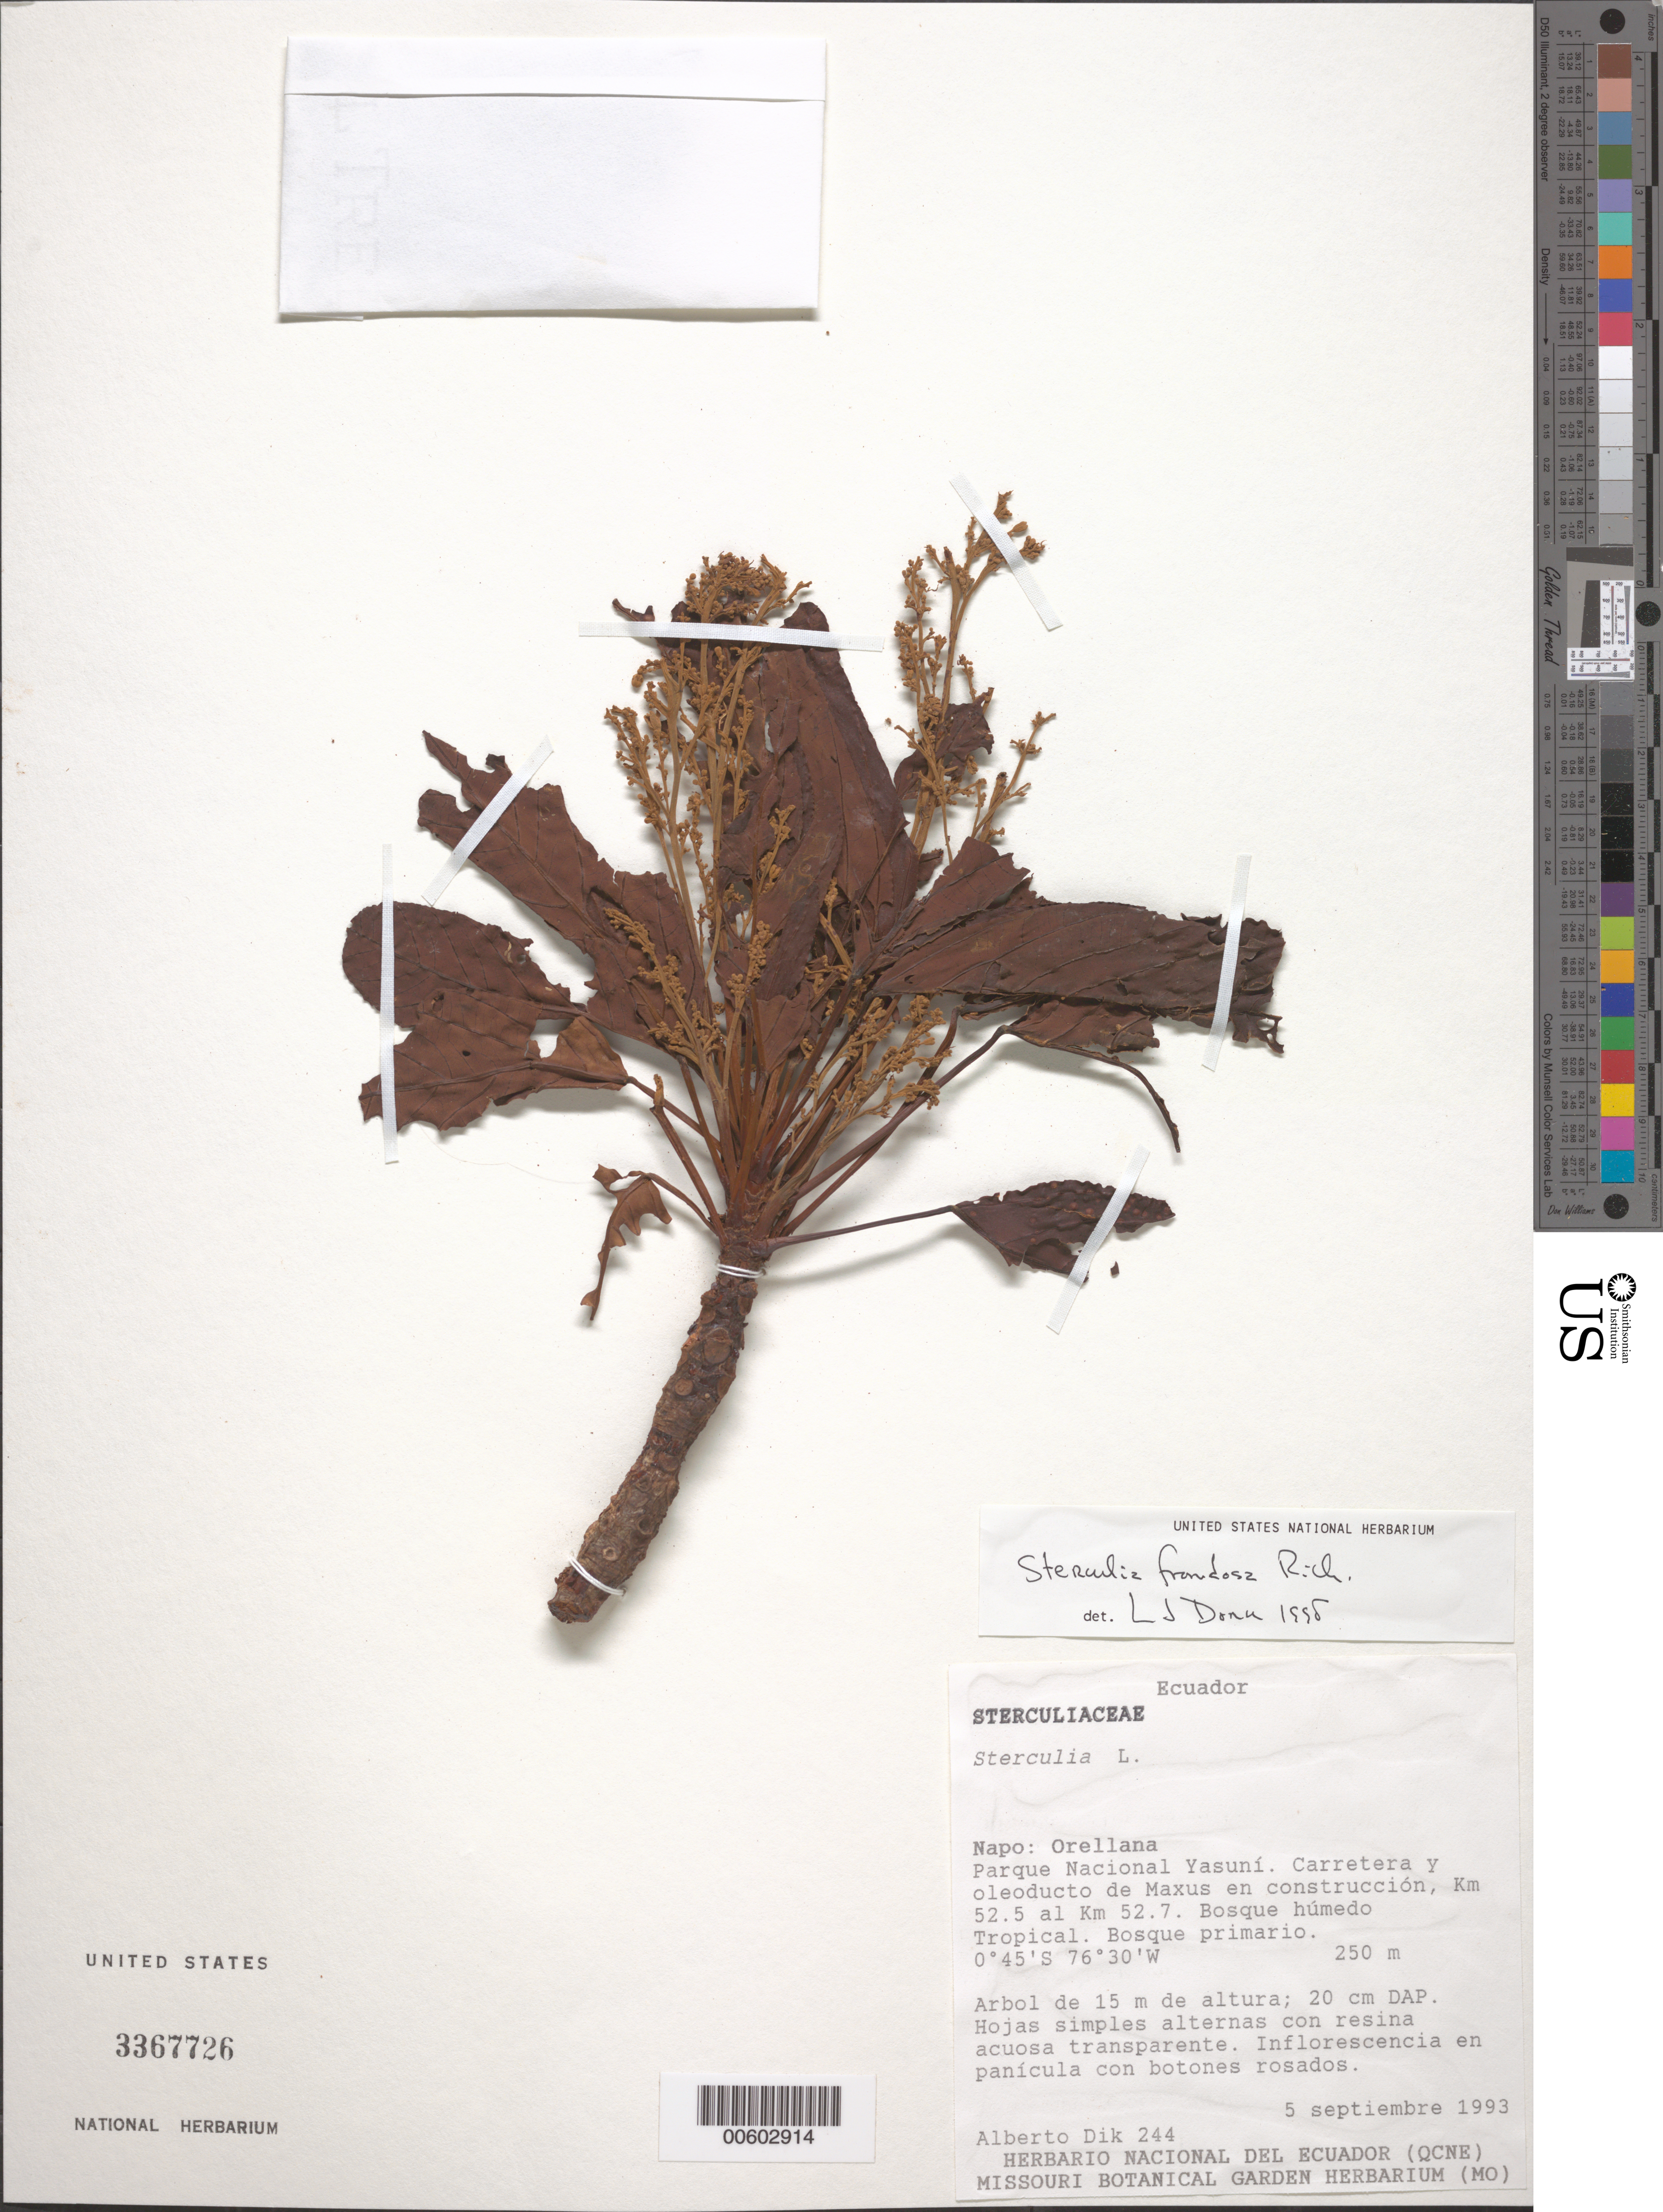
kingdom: Plantae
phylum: Tracheophyta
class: Magnoliopsida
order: Malvales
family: Malvaceae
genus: Sterculia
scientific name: Sterculia frondosa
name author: Rich.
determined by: Dorr, L. J., (BOT), Smithsonian Institution - National Museum of Natural History (UNITED STATES)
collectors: A. Dik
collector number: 244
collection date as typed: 05 Sep 1993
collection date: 1993-09-05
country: Ecuador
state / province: Napo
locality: Orellana. Parque Nacional Yasuní, Carretera y oleoducto de Maxus en construcción, km 52.5 al km 52.7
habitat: Bosque húmedo tropical, bosque primario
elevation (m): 250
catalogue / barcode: US 3367726